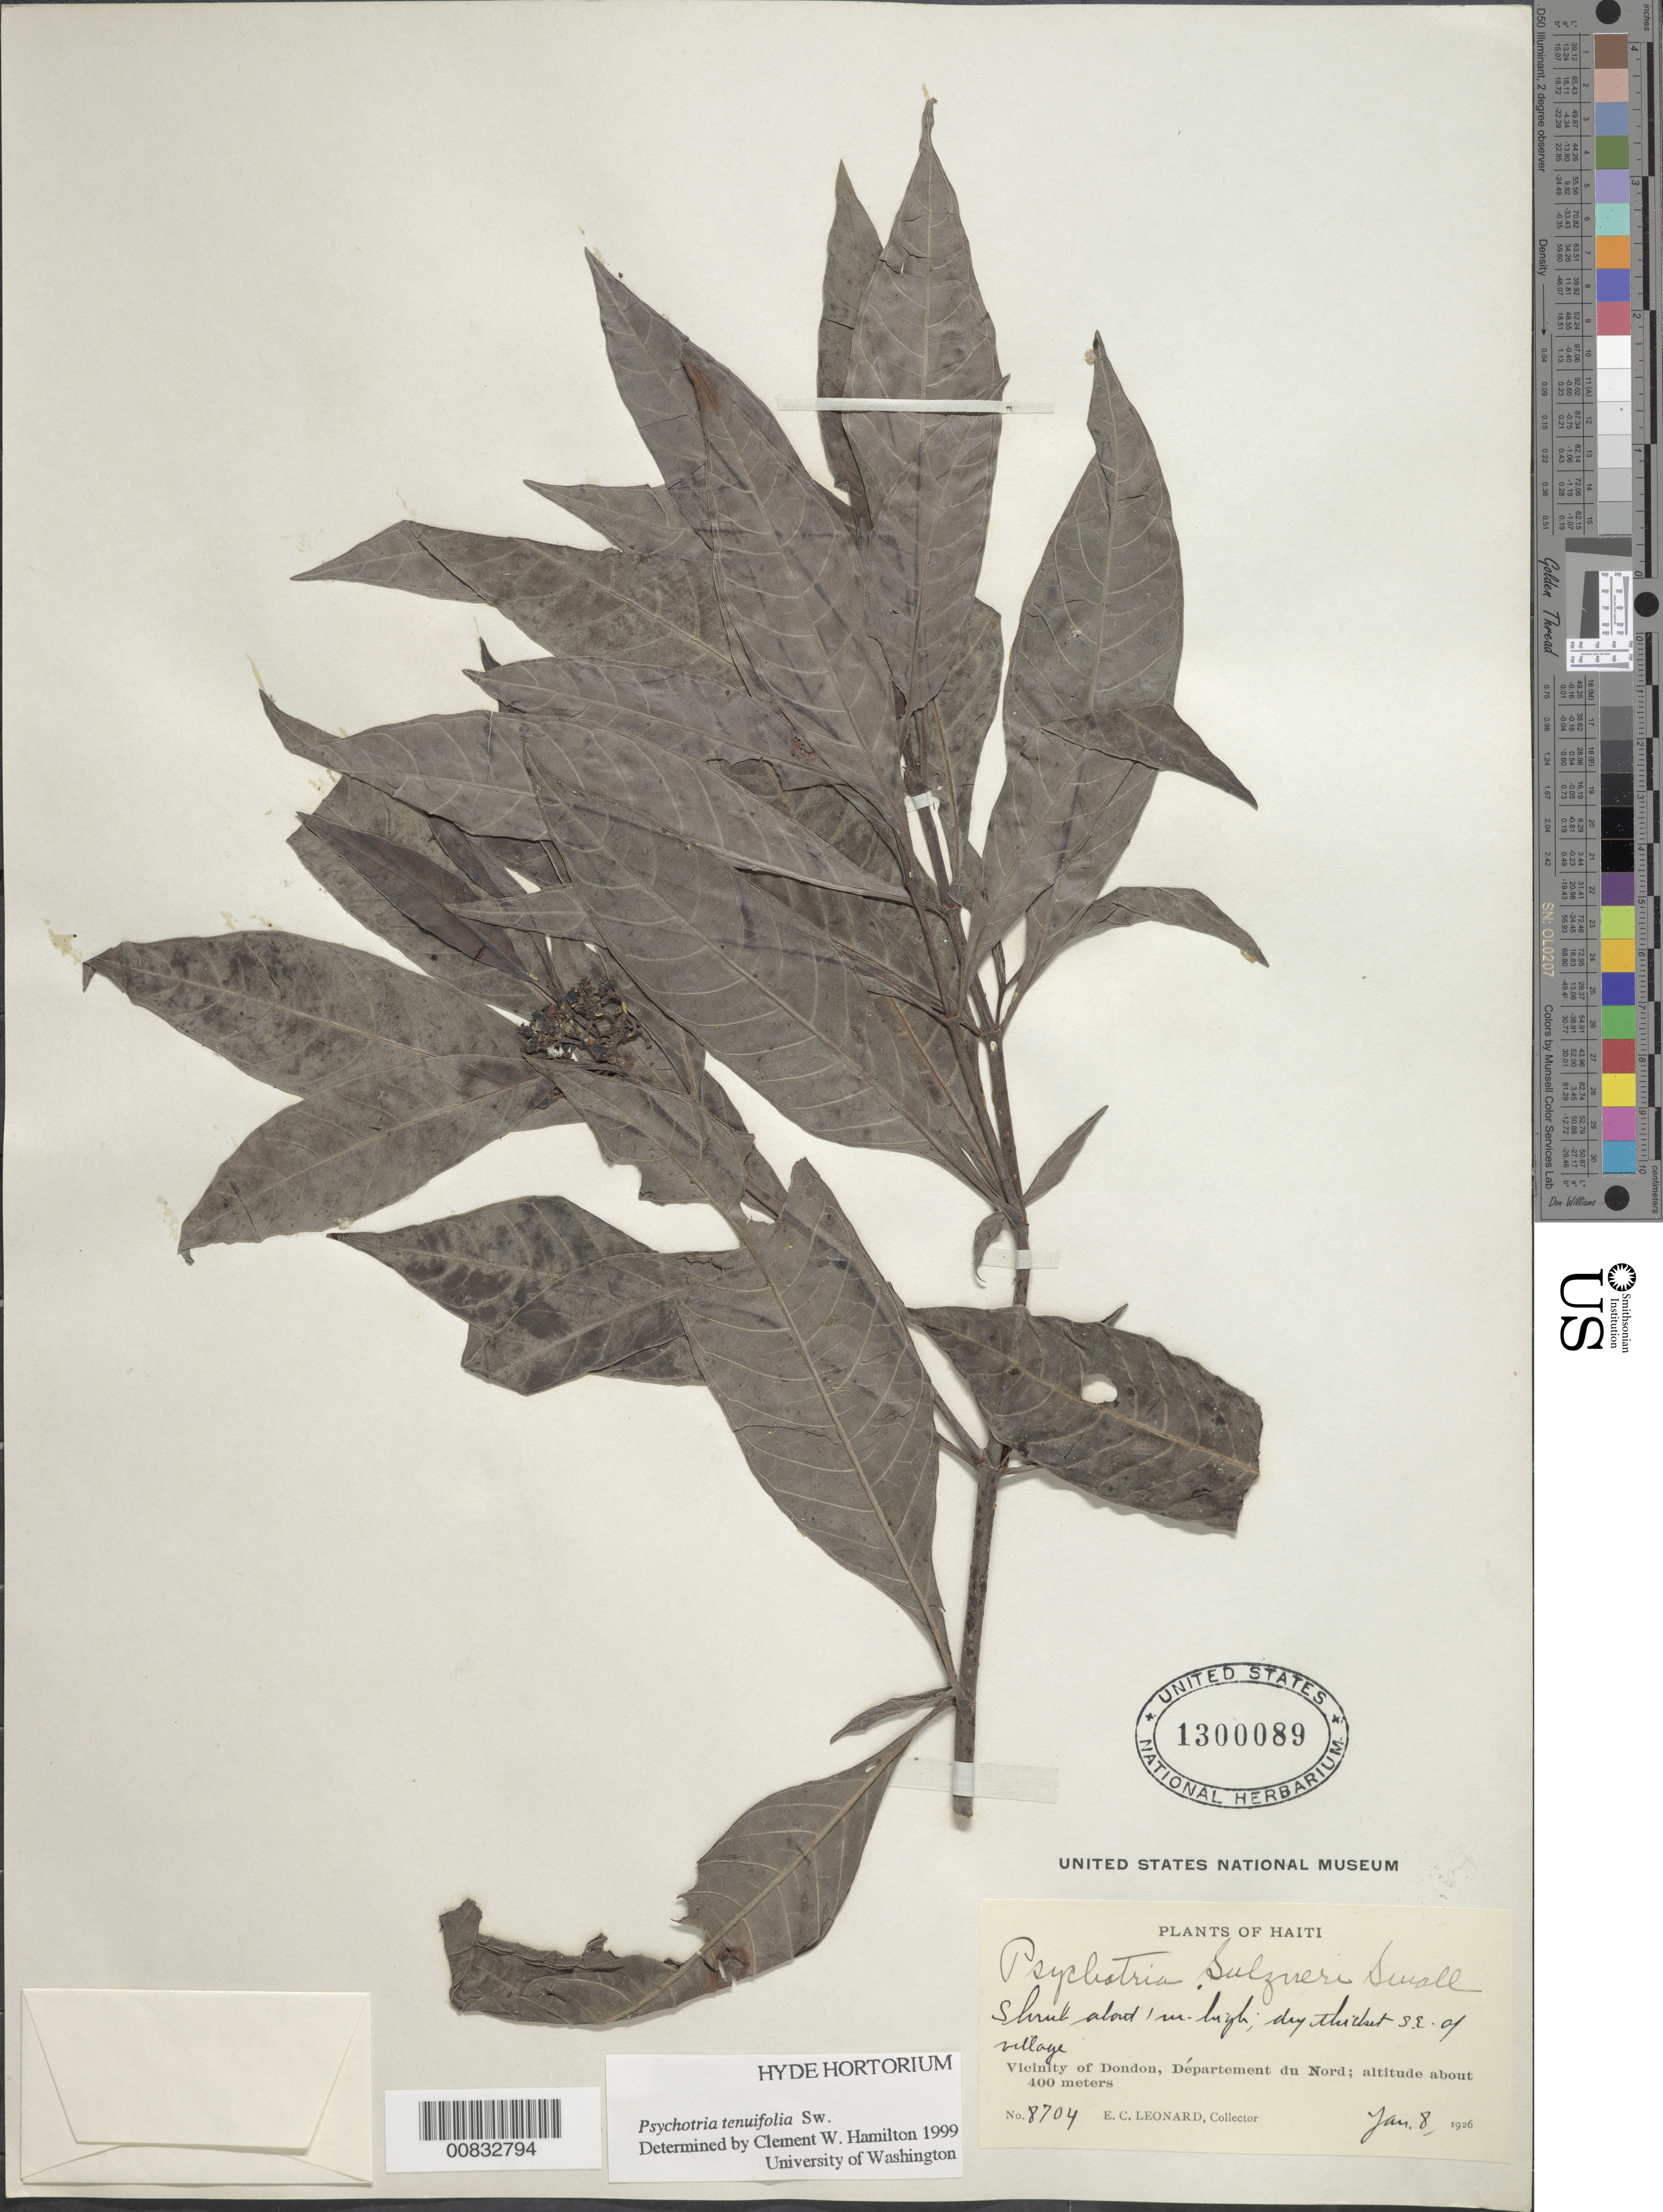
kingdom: Plantae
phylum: Tracheophyta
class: Magnoliopsida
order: Gentianales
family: Rubiaceae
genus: Psychotria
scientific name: Psychotria tenuifolia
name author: Sw.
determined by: Hamilton, C. W.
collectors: E. C. Leonard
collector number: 8704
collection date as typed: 08 Jan 1926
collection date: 1926-01-08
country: Haiti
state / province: Nord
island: Hispaniola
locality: Vicinity of Dondon, SE of village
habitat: Dry thicket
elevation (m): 400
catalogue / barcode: US 1300089